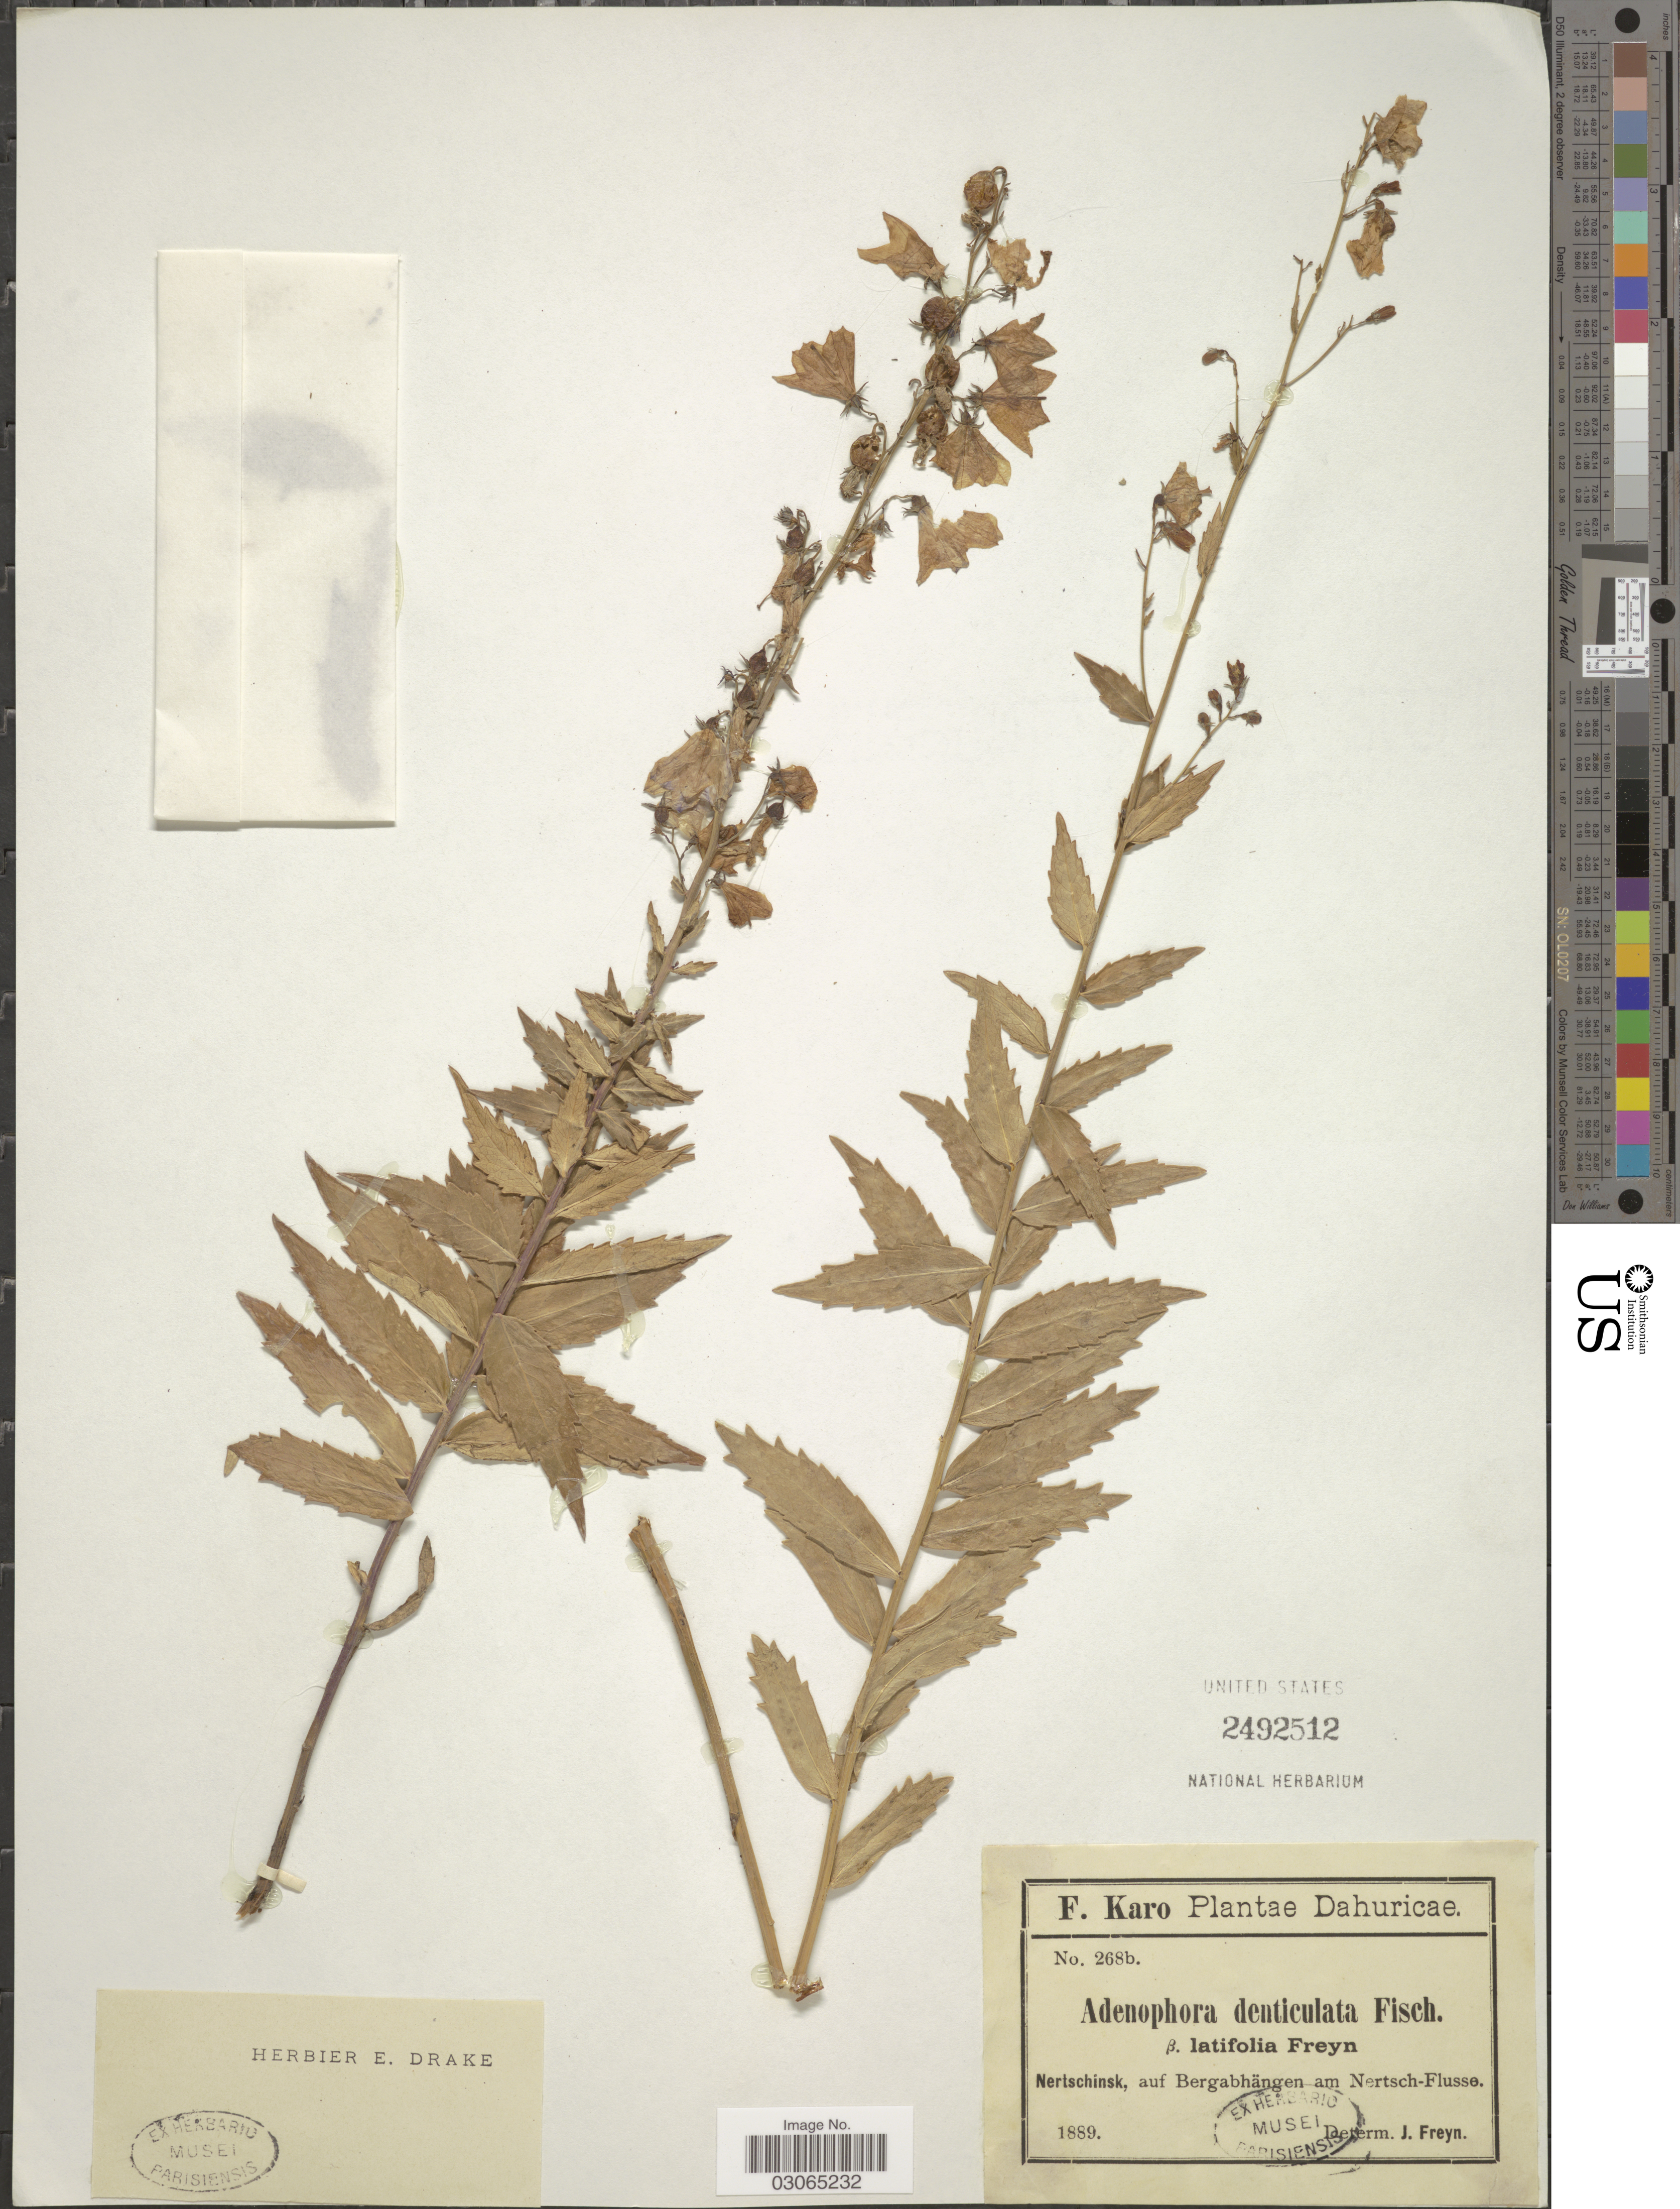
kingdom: Plantae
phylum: Tracheophyta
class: Magnoliopsida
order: Asterales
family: Campanulaceae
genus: Adenophora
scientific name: Adenophora denticulata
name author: Fisch.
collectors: F. Karo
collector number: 268b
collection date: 1889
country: Russian Federation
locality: Dahuricae. Nertschinsk, auf Bergabhängen am Nertsch-Flusse.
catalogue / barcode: US 2492512